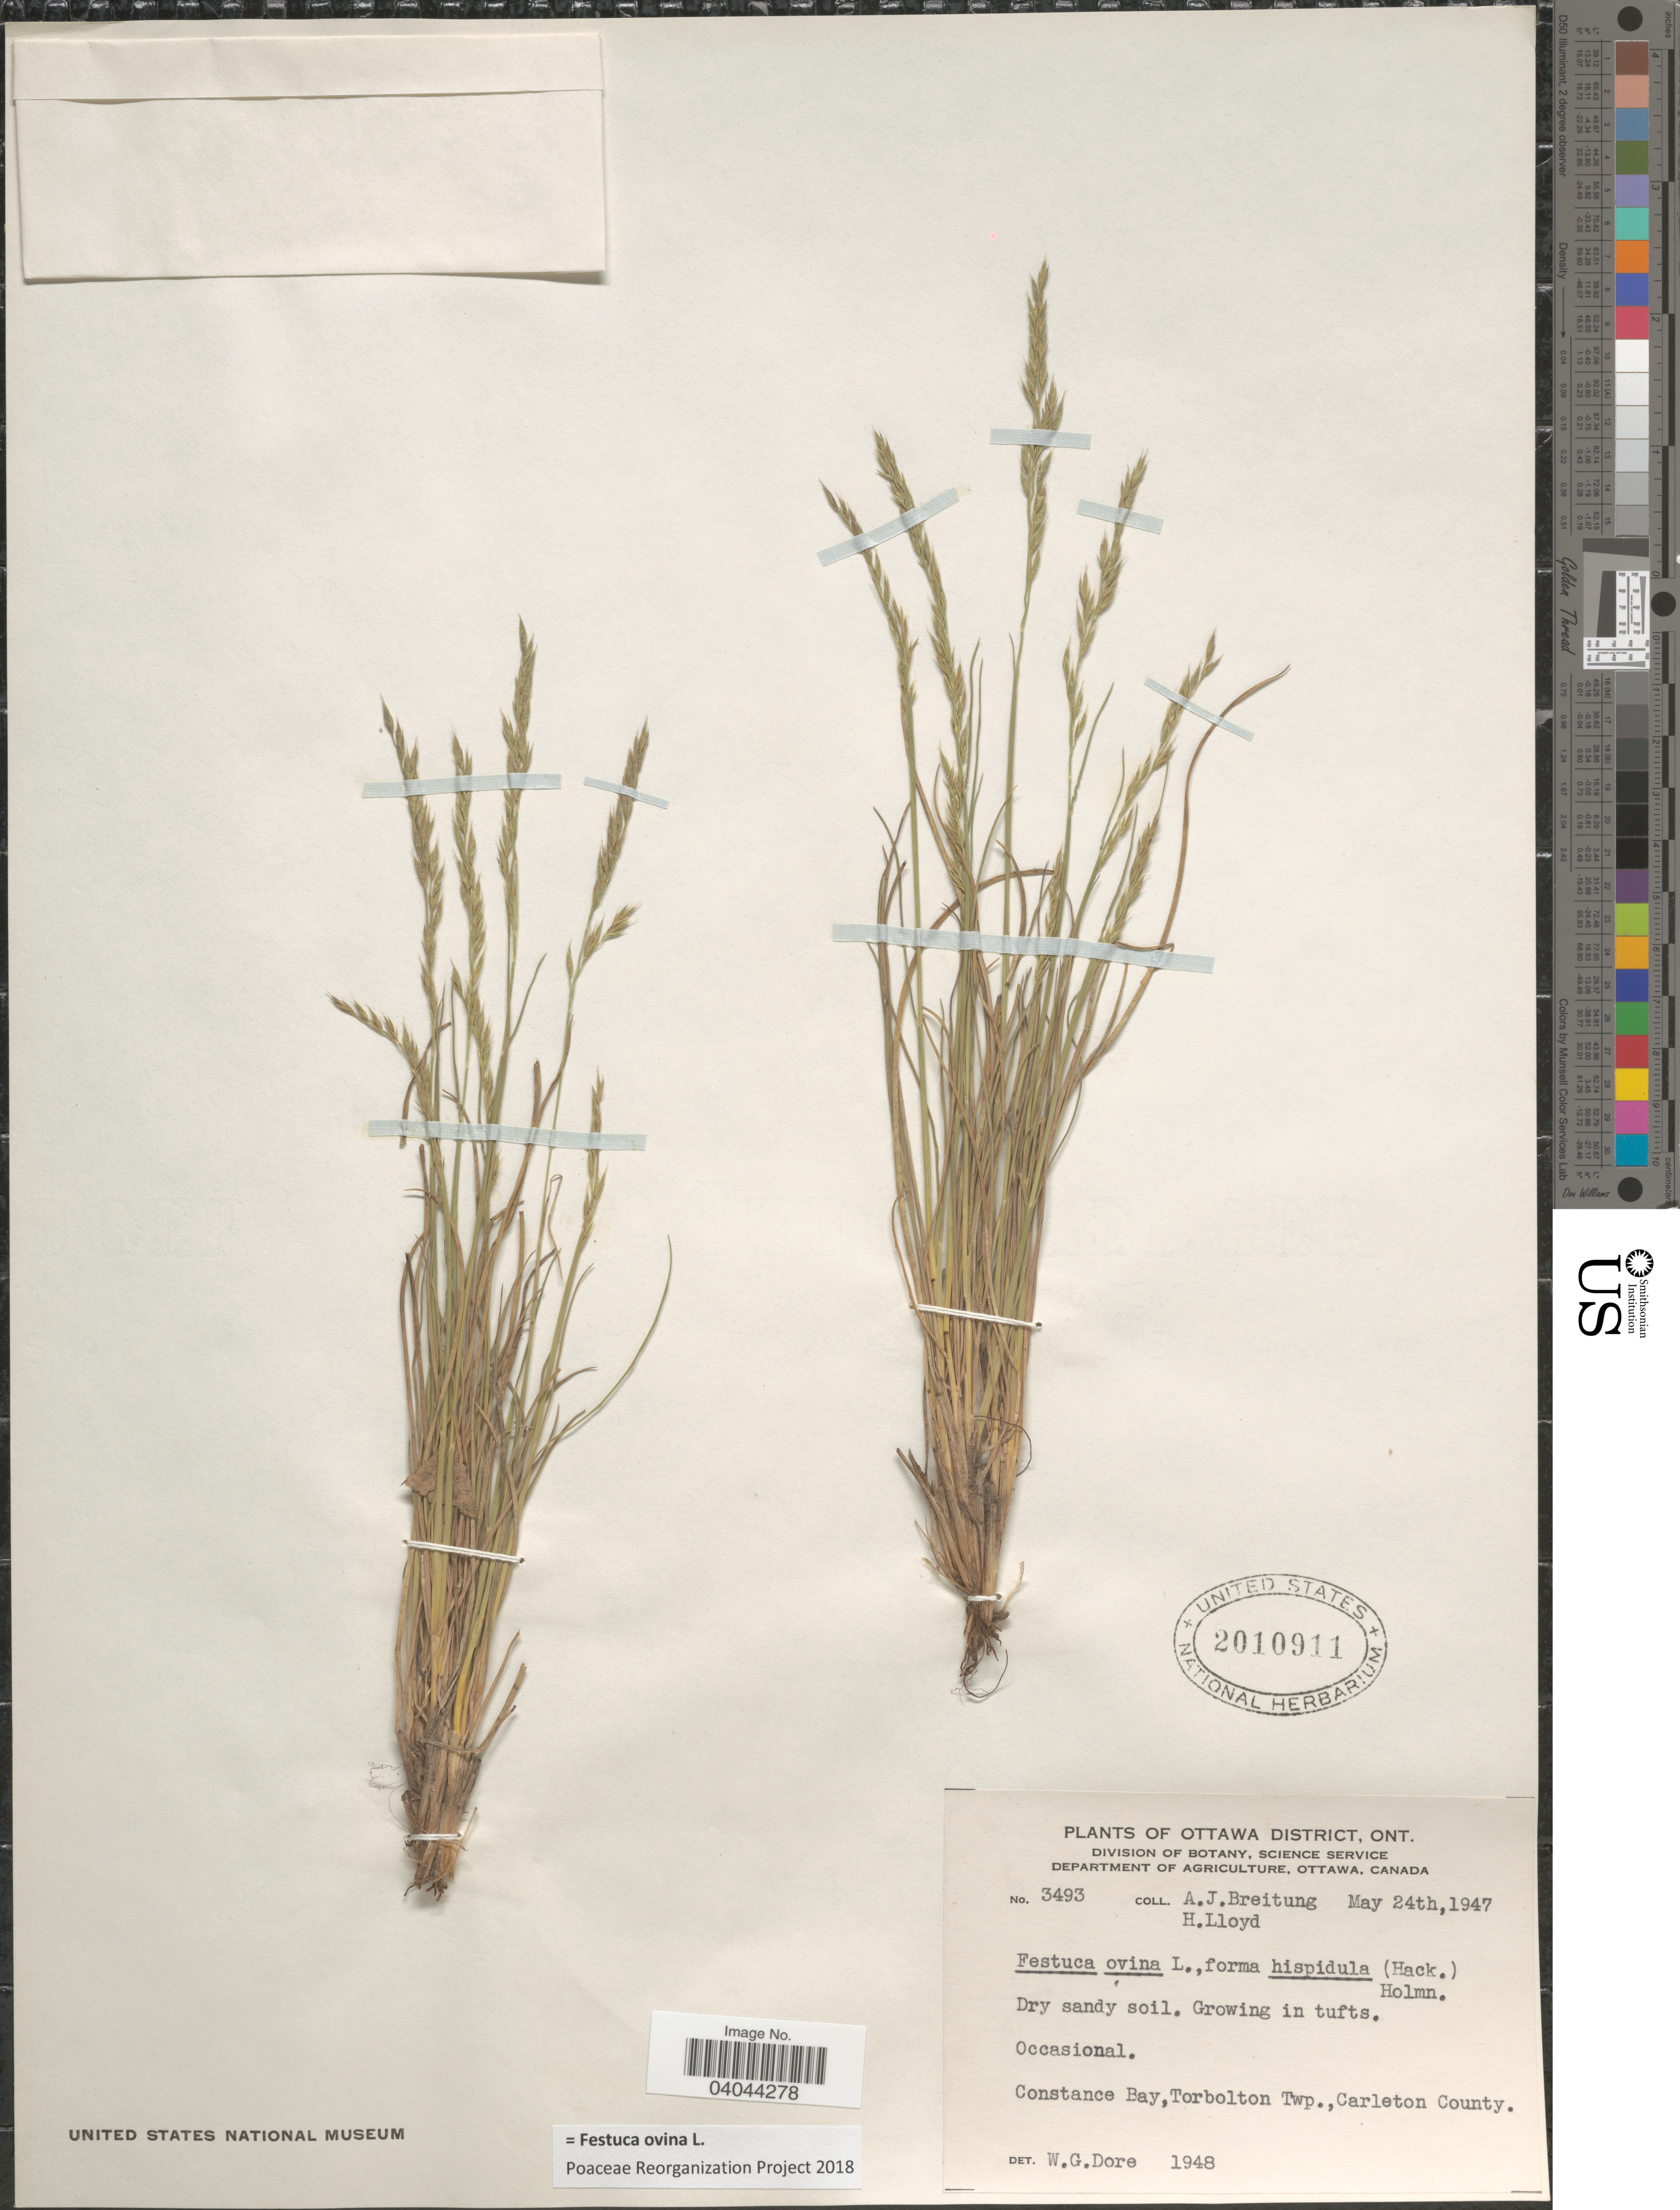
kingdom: Plantae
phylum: Tracheophyta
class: Liliopsida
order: Poales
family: Poaceae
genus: Festuca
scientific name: Festuca ovina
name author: L.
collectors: A. Breitung & H. Lloyd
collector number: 3493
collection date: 1947-05-24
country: Canada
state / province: Ontario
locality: Ottawa District. Constance Bay, Torbolton Twp.,Carleton County.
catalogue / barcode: US 2010911